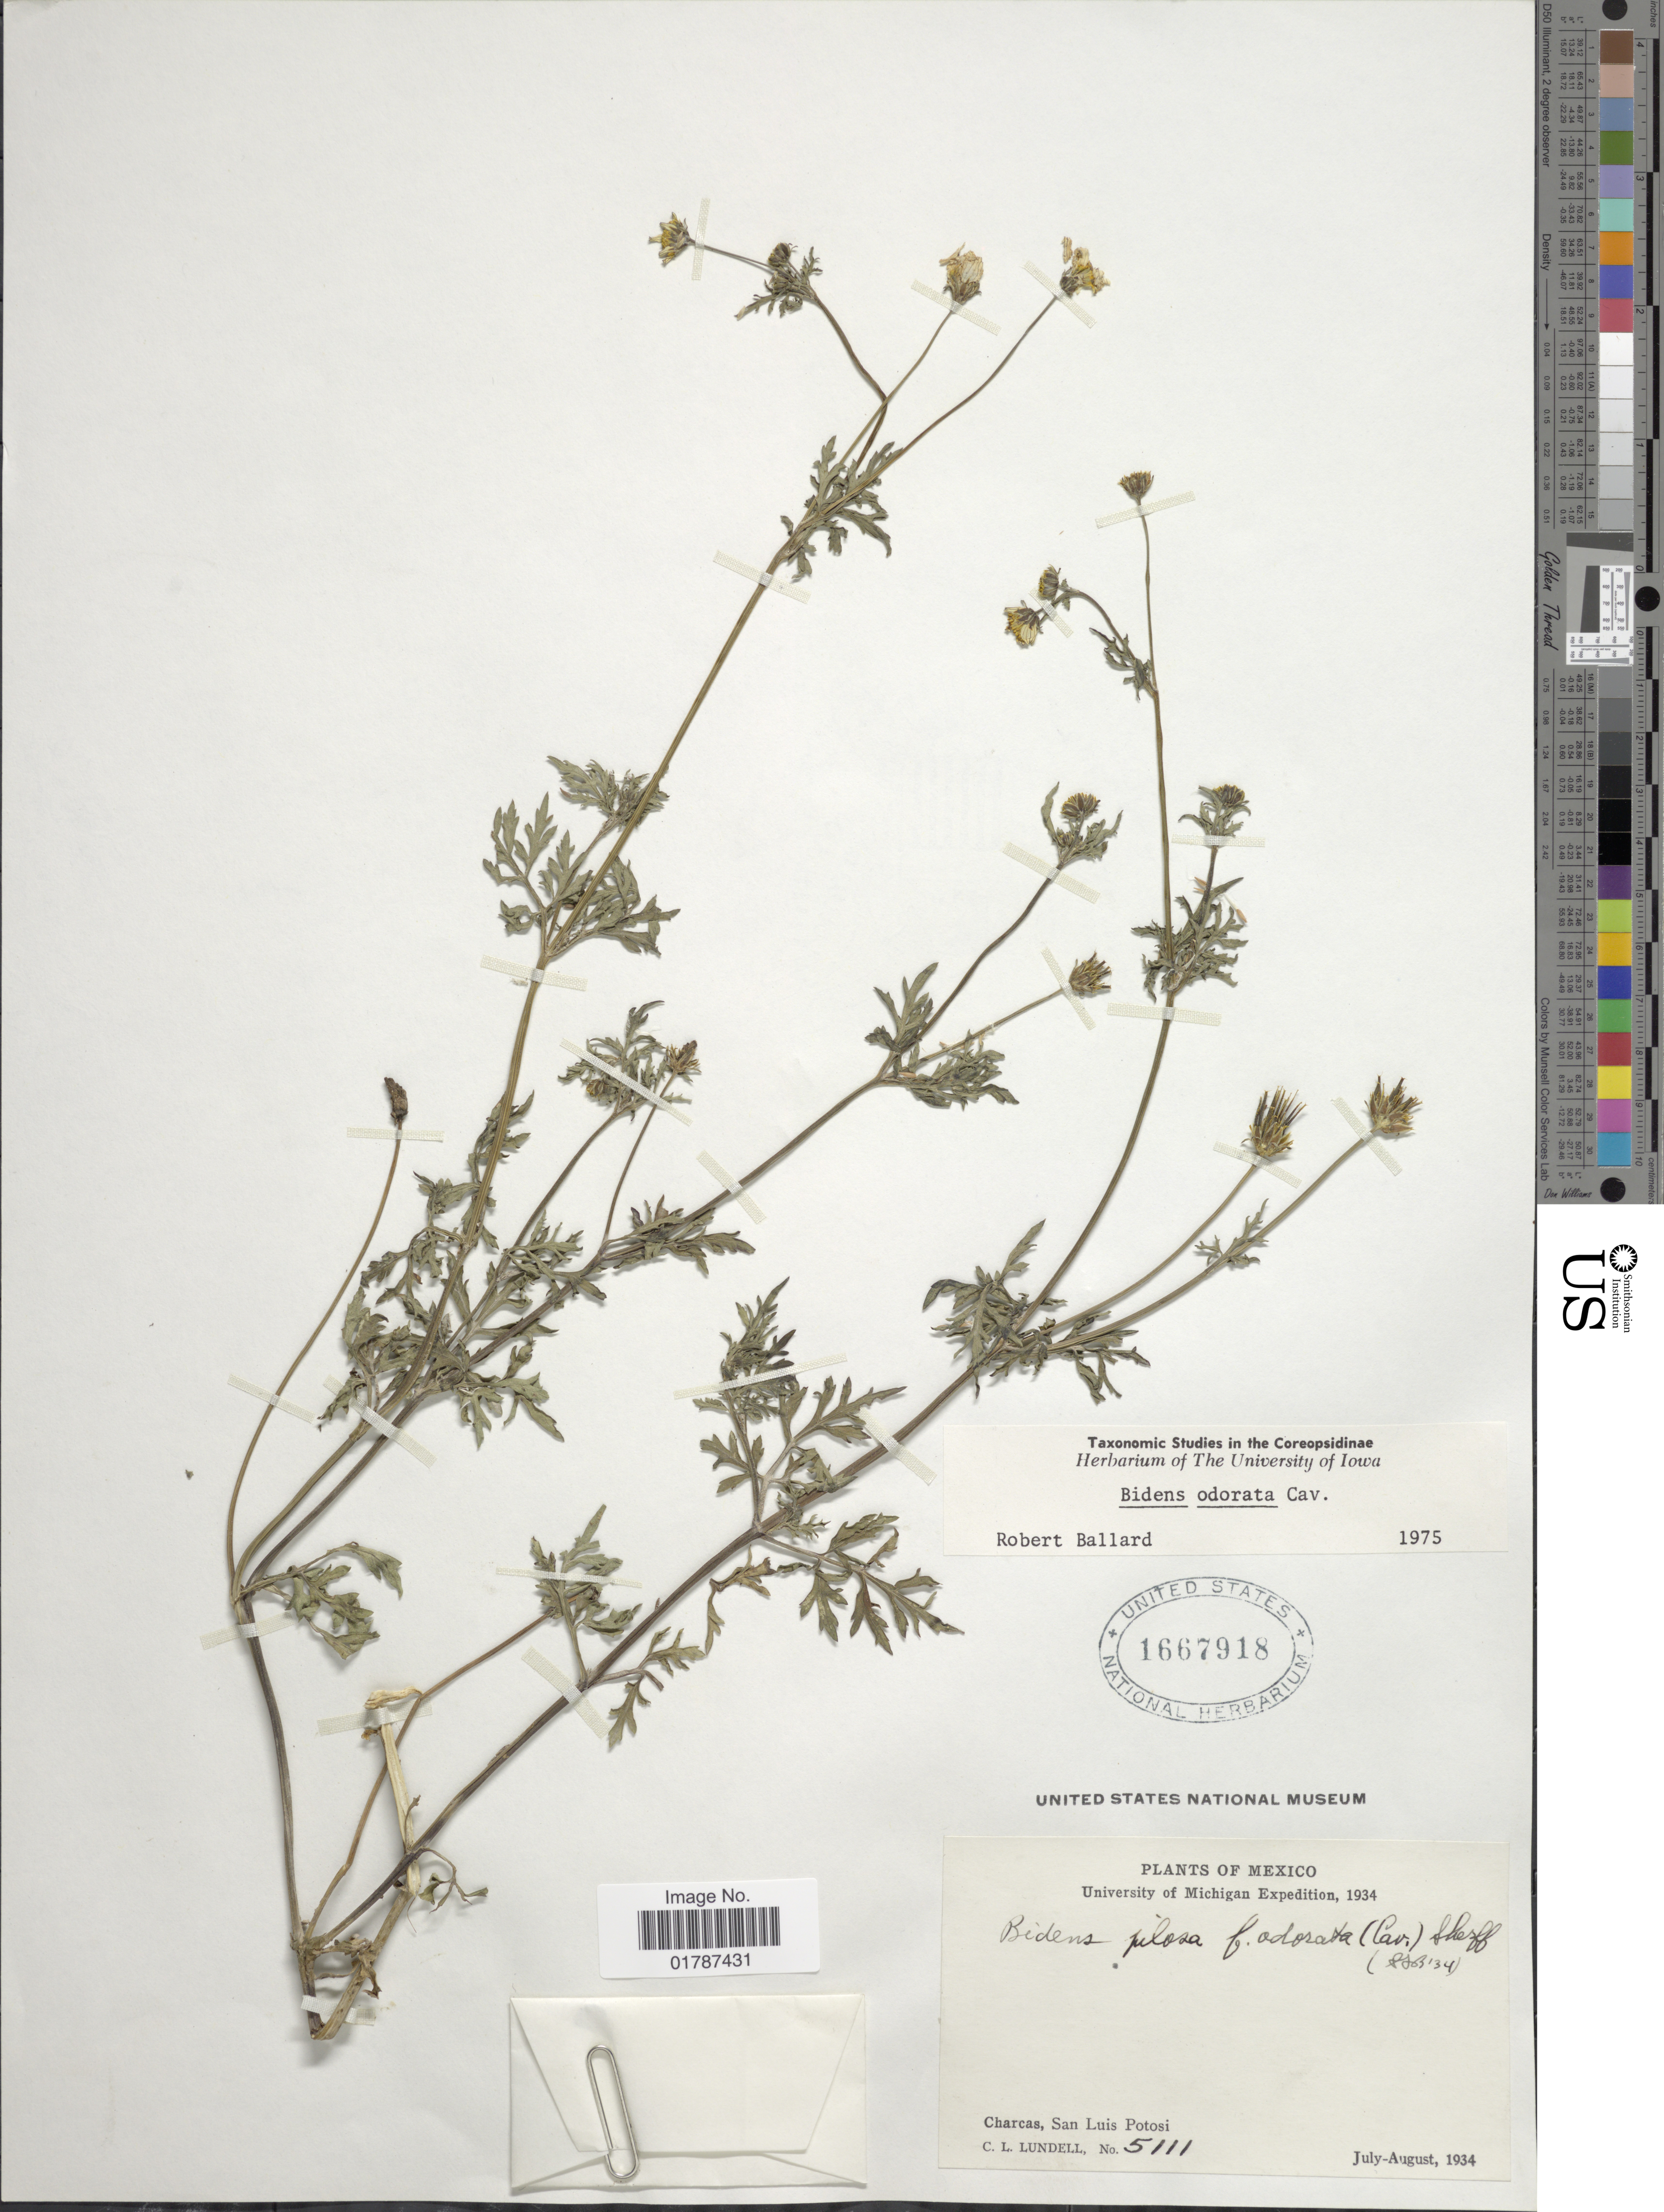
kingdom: Plantae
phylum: Tracheophyta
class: Magnoliopsida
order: Asterales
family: Asteraceae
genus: Bidens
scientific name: Bidens odorata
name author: Cav.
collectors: C. L. Lundell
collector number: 5111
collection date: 1934-08/1935-07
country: Mexico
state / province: San Luis Potosí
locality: Charcs, San Luis Potosi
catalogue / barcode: US 1667918